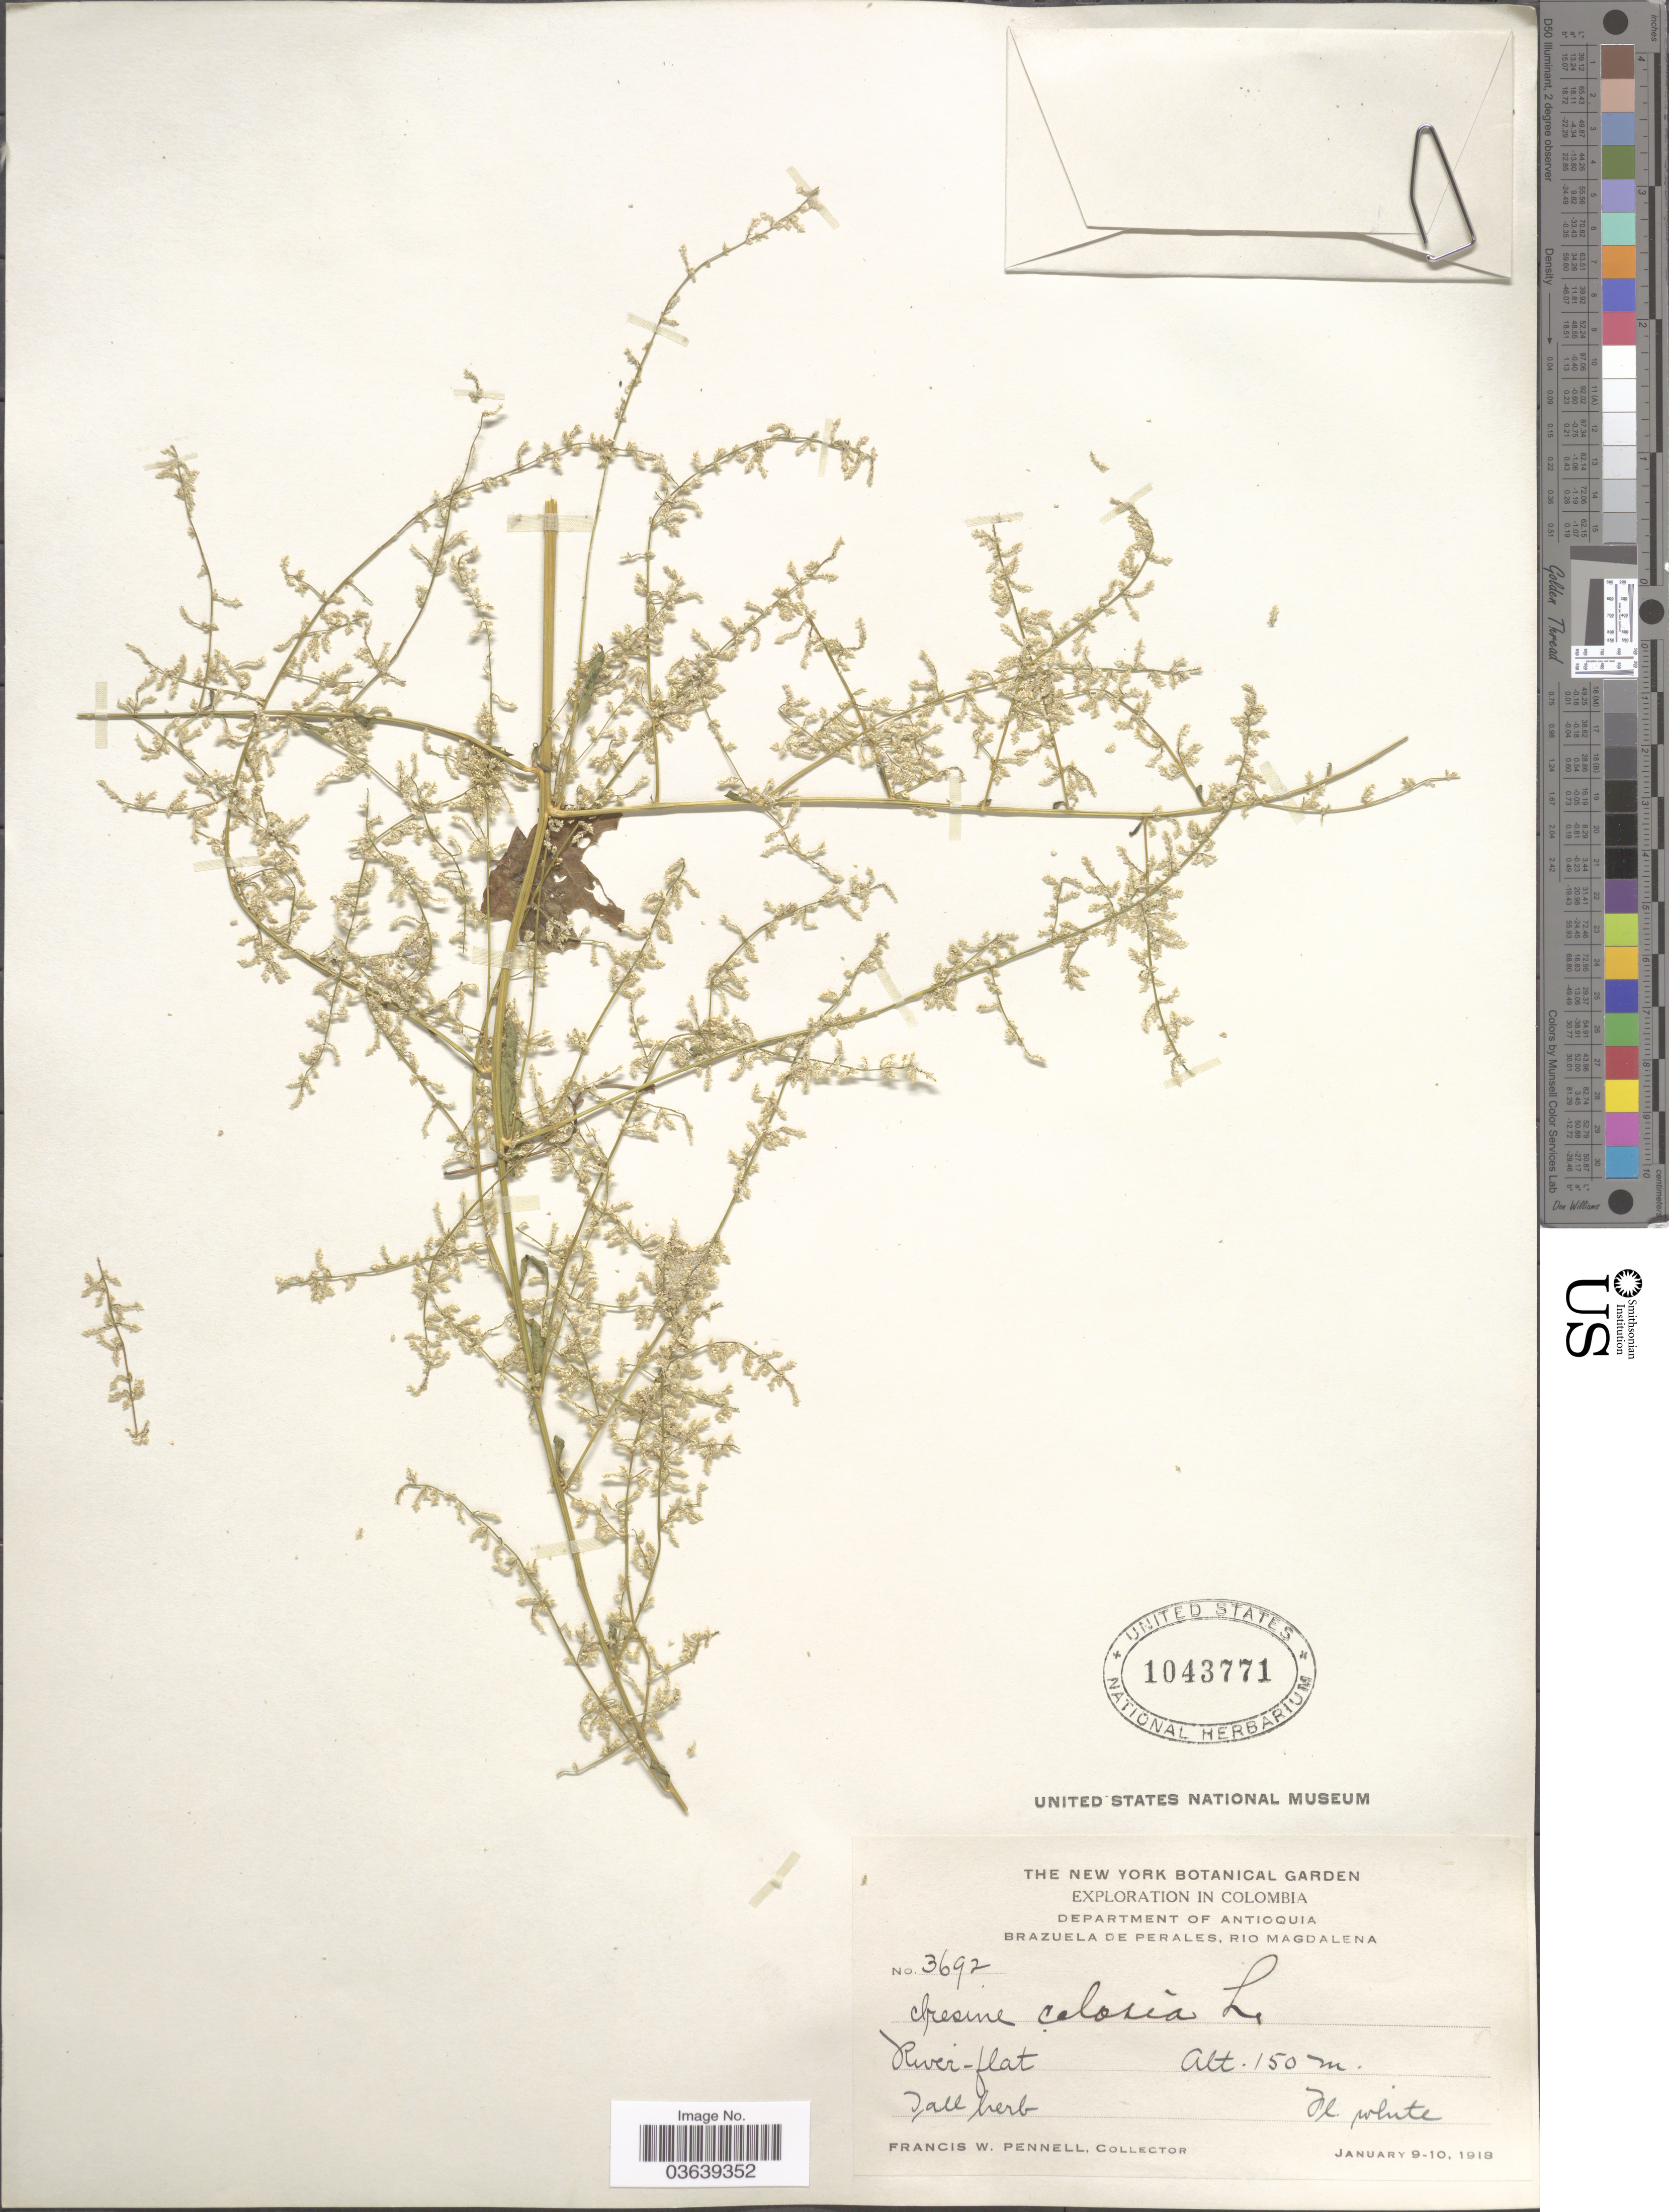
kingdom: Plantae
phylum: Tracheophyta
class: Magnoliopsida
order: Caryophyllales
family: Amaranthaceae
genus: Iresine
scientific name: Iresine celosia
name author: L.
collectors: F. W. Pennell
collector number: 3692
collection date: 1918-01-09/1918-01-10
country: Colombia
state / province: Antioquia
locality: Department of Antioquia. Brazuela Perales, Rio Magdalena.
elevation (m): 150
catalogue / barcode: US 1043771